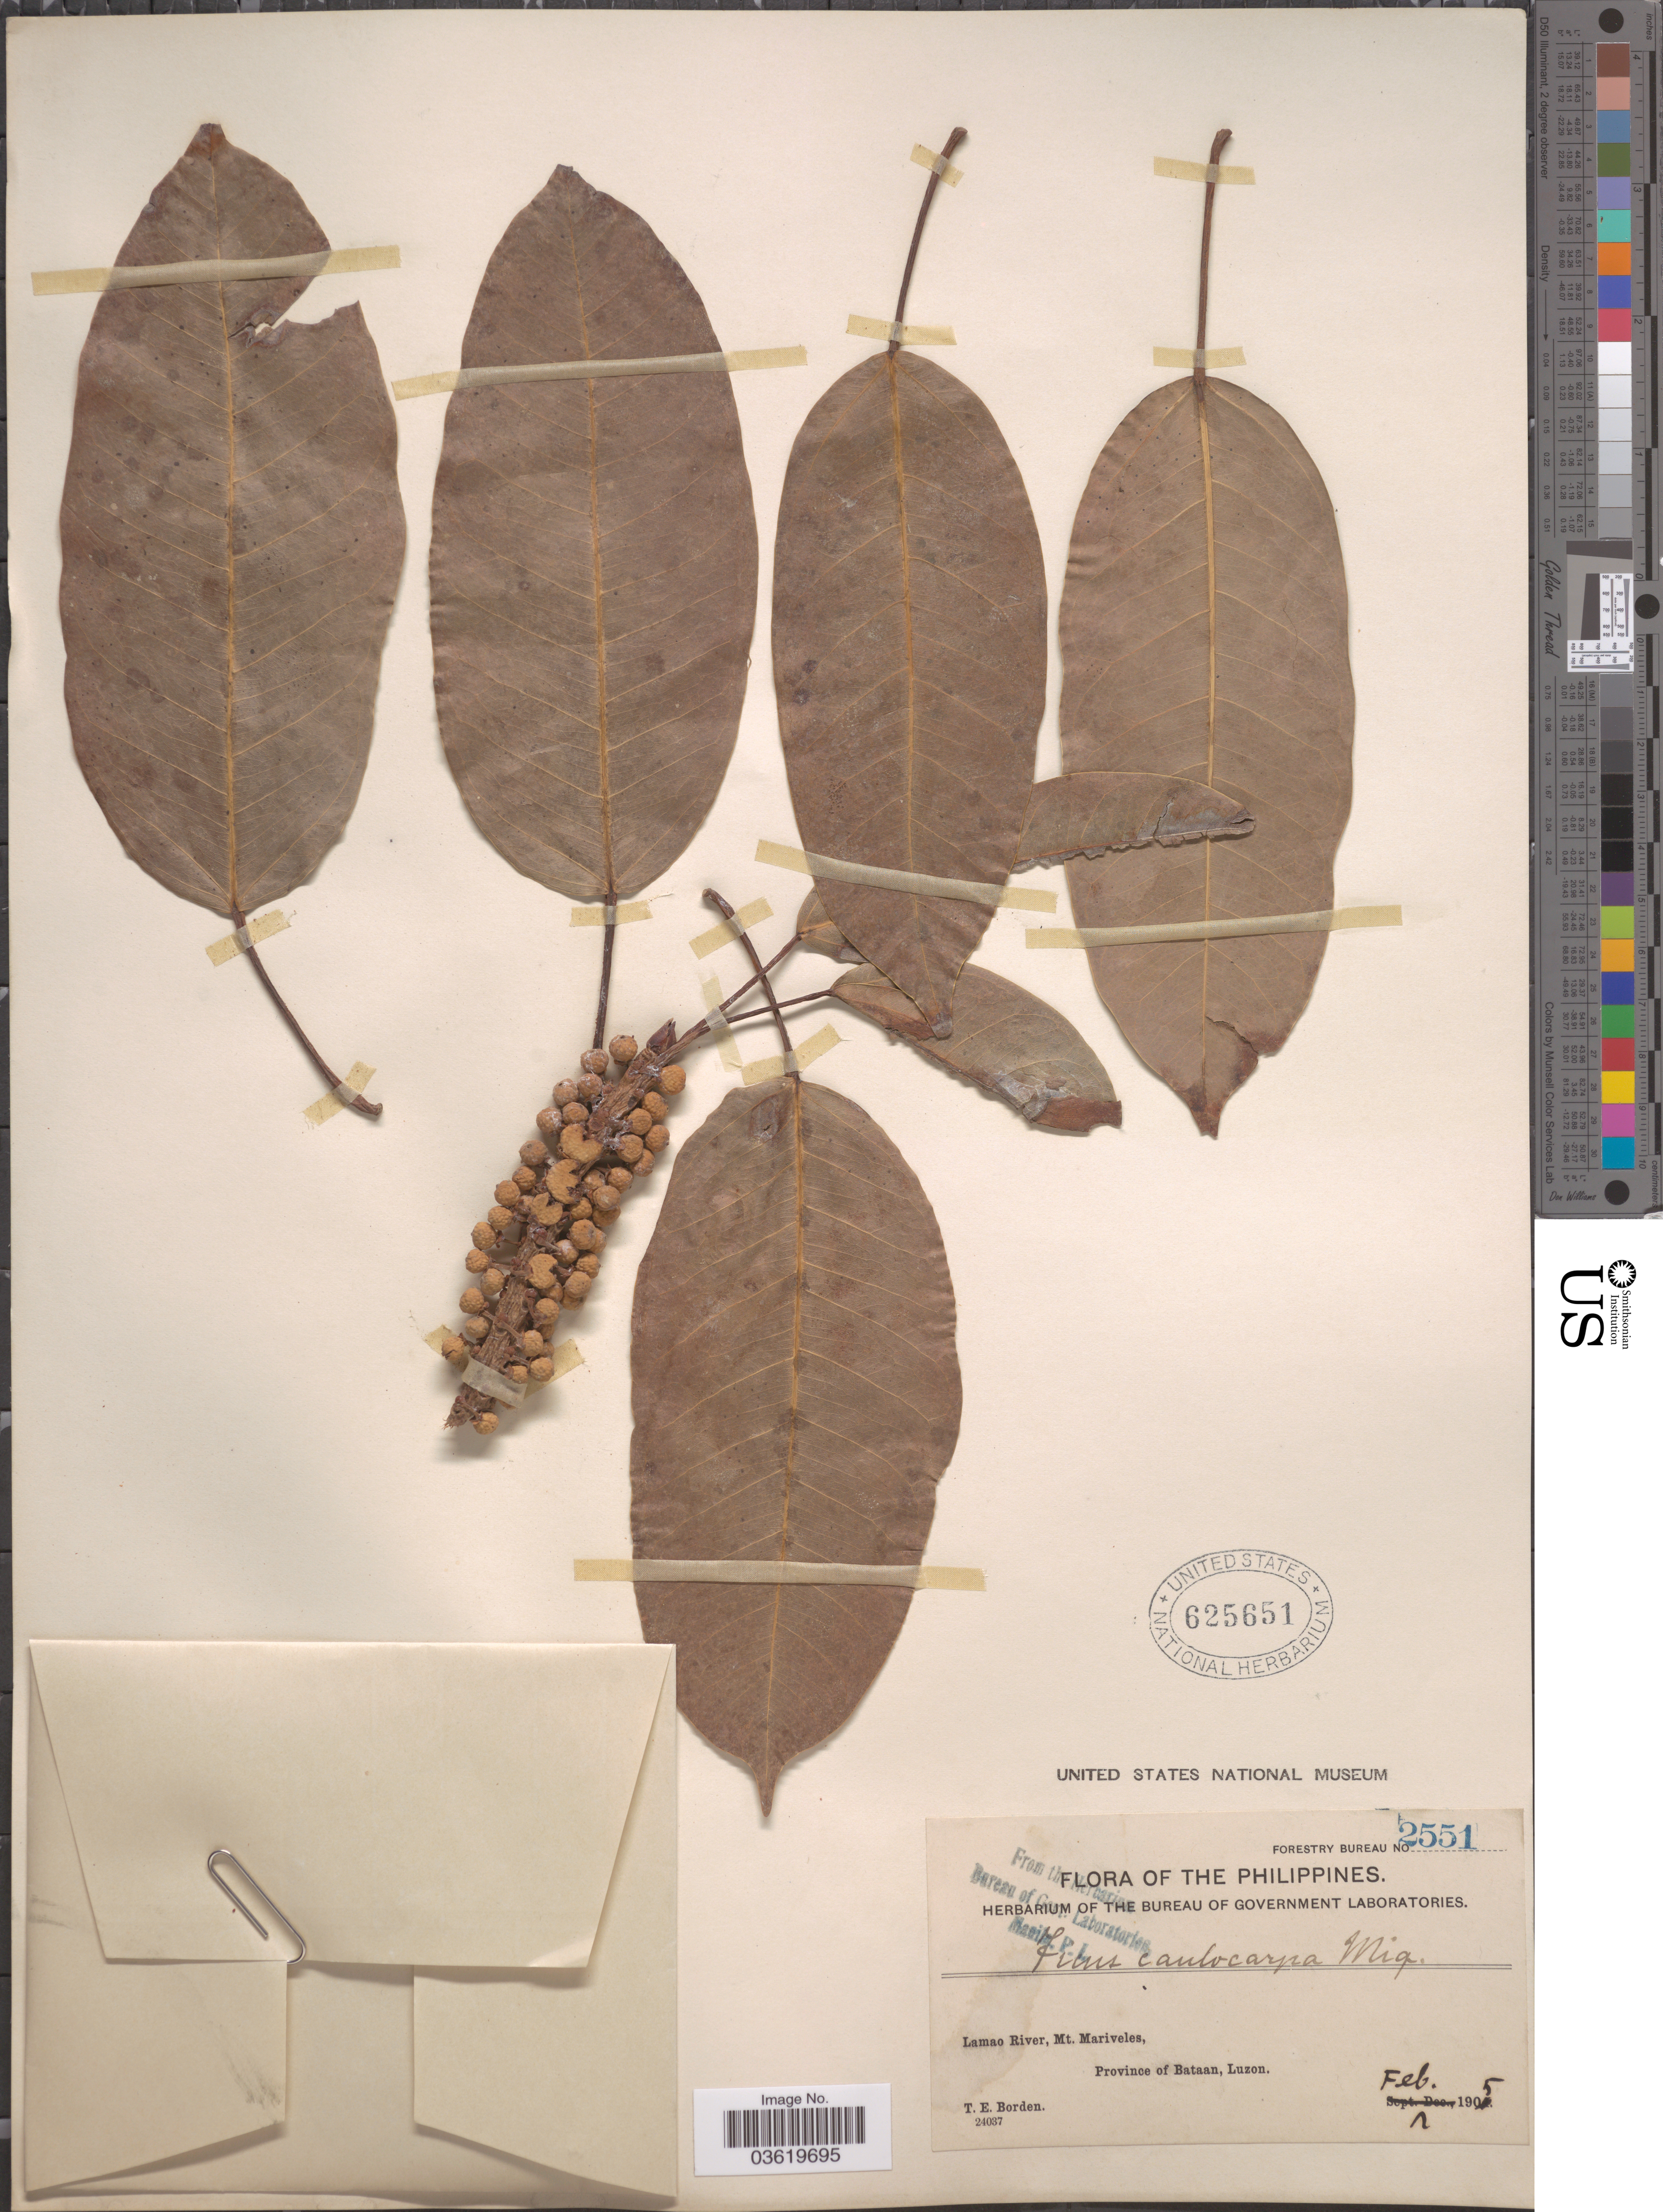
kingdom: Plantae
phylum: Tracheophyta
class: Magnoliopsida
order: Rosales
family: Moraceae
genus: Ficus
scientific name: Ficus stipulosa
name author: (Miq.) Miq.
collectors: T. E. Borden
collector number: Forestry Bureau 2551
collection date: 1905-02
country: Philippines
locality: Lamao River, Mt. Mariveles, Province of Bataan, Luzon.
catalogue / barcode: US 625651